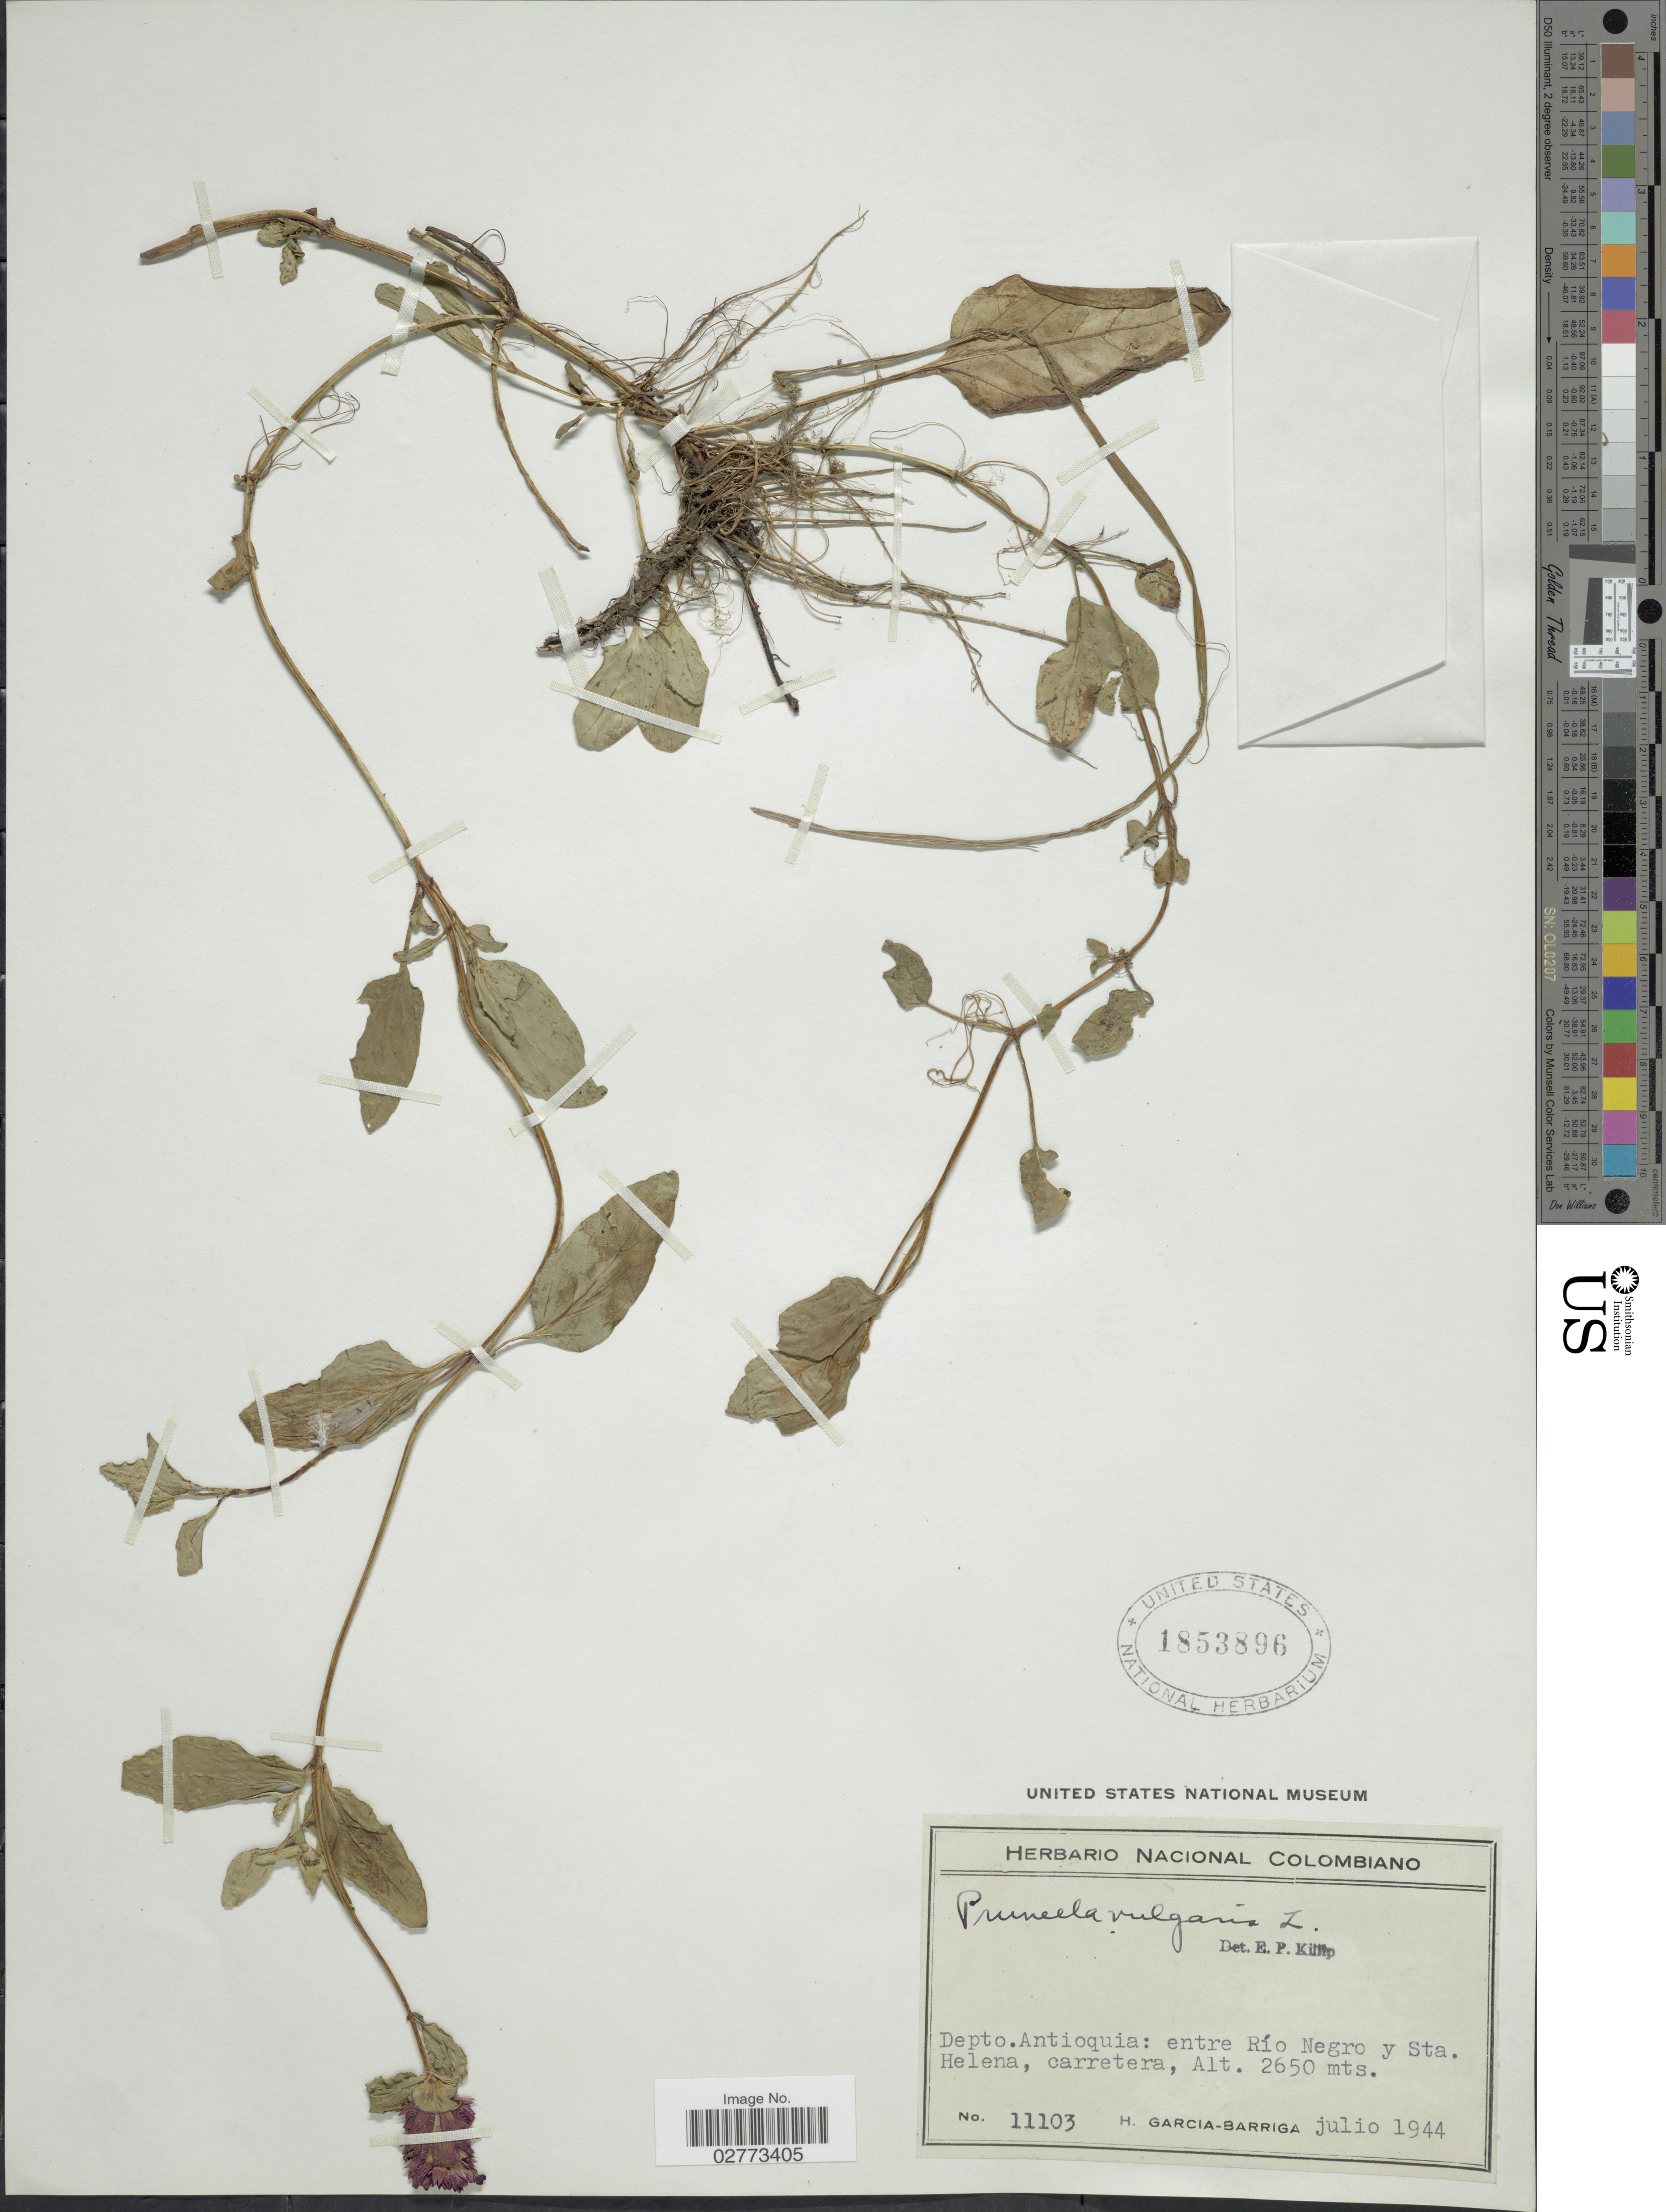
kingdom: Plantae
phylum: Tracheophyta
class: Magnoliopsida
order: Lamiales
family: Lamiaceae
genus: Prunella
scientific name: Prunella vulgaris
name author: L.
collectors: H. García Barriga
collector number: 11103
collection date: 1944-07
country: Colombia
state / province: Antioquia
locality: Depto. Antioquia: entre Río Negro y Sta. Helena, carretera.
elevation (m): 2650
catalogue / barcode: US 1853896